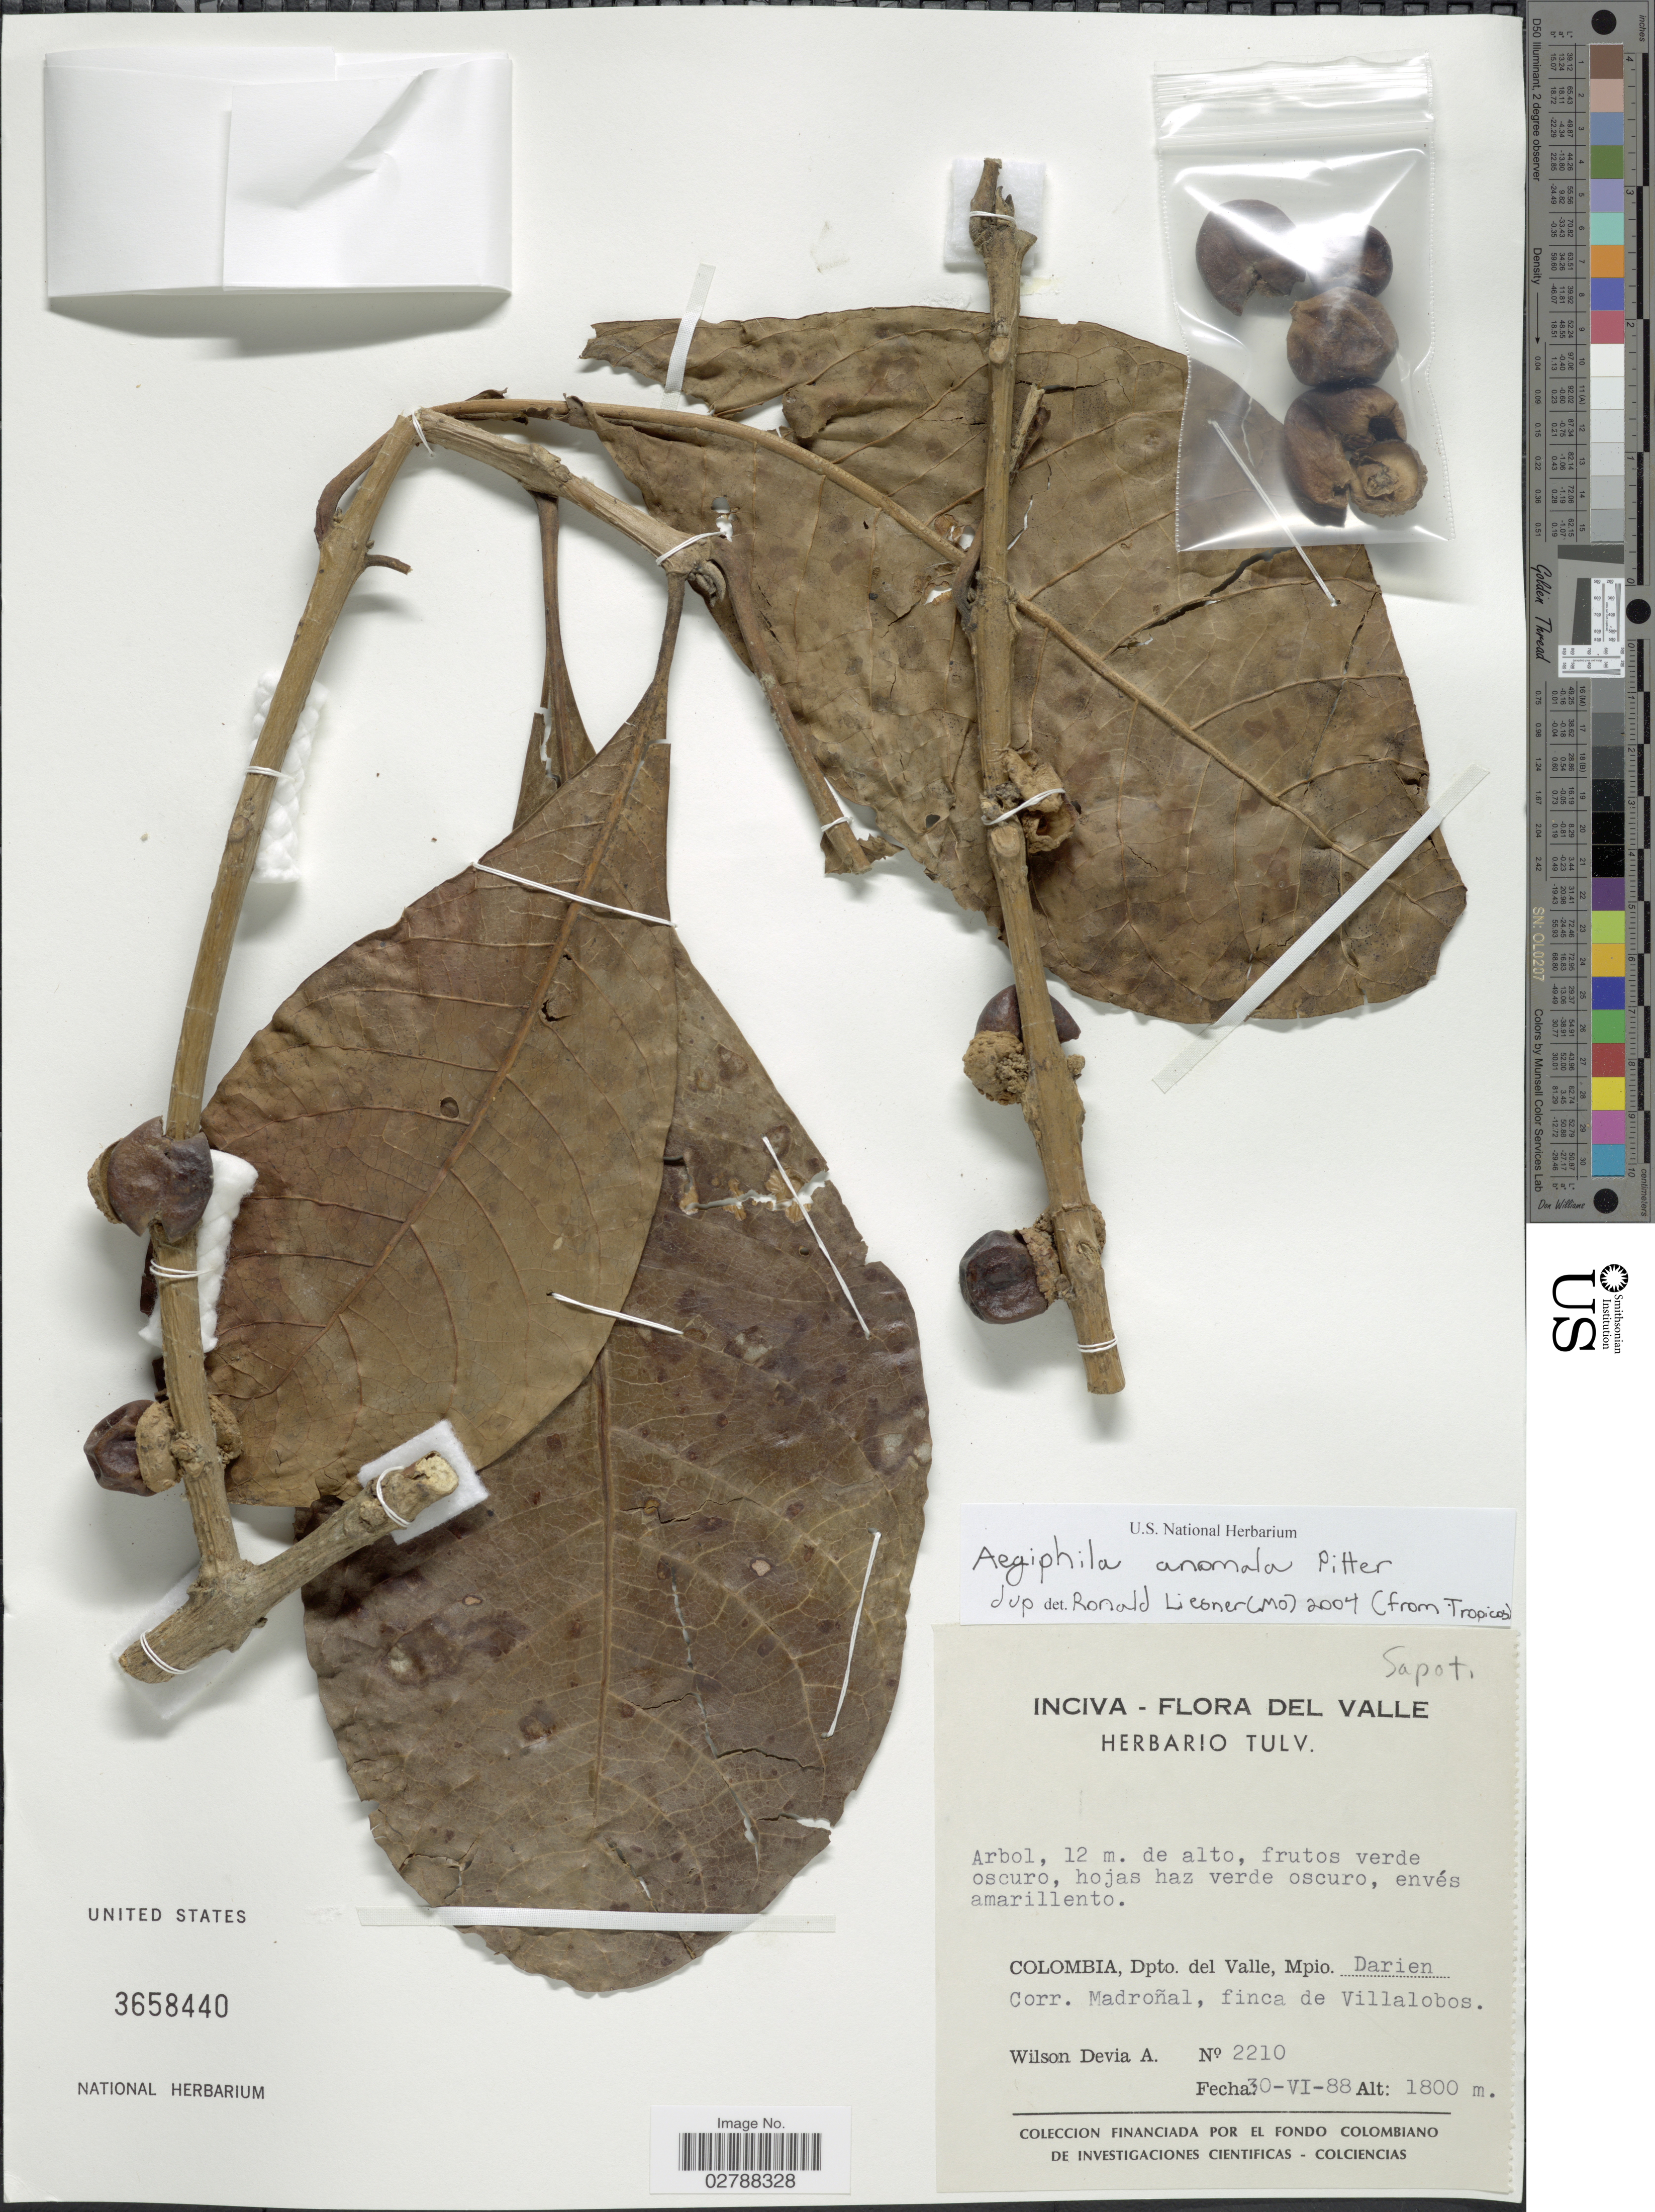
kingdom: Plantae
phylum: Tracheophyta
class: Magnoliopsida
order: Lamiales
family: Lamiaceae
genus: Aegiphila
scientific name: Aegiphila anomala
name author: Pittier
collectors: W. Devia A.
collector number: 2210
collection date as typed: Transcribed d/m/y: 30/4/88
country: Colombia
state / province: Valle del Cauca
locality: Dpto. del Valle, Mpio. Darien Corr. Madroñal, finca de Villalobos.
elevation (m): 1800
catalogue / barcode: US 3658440